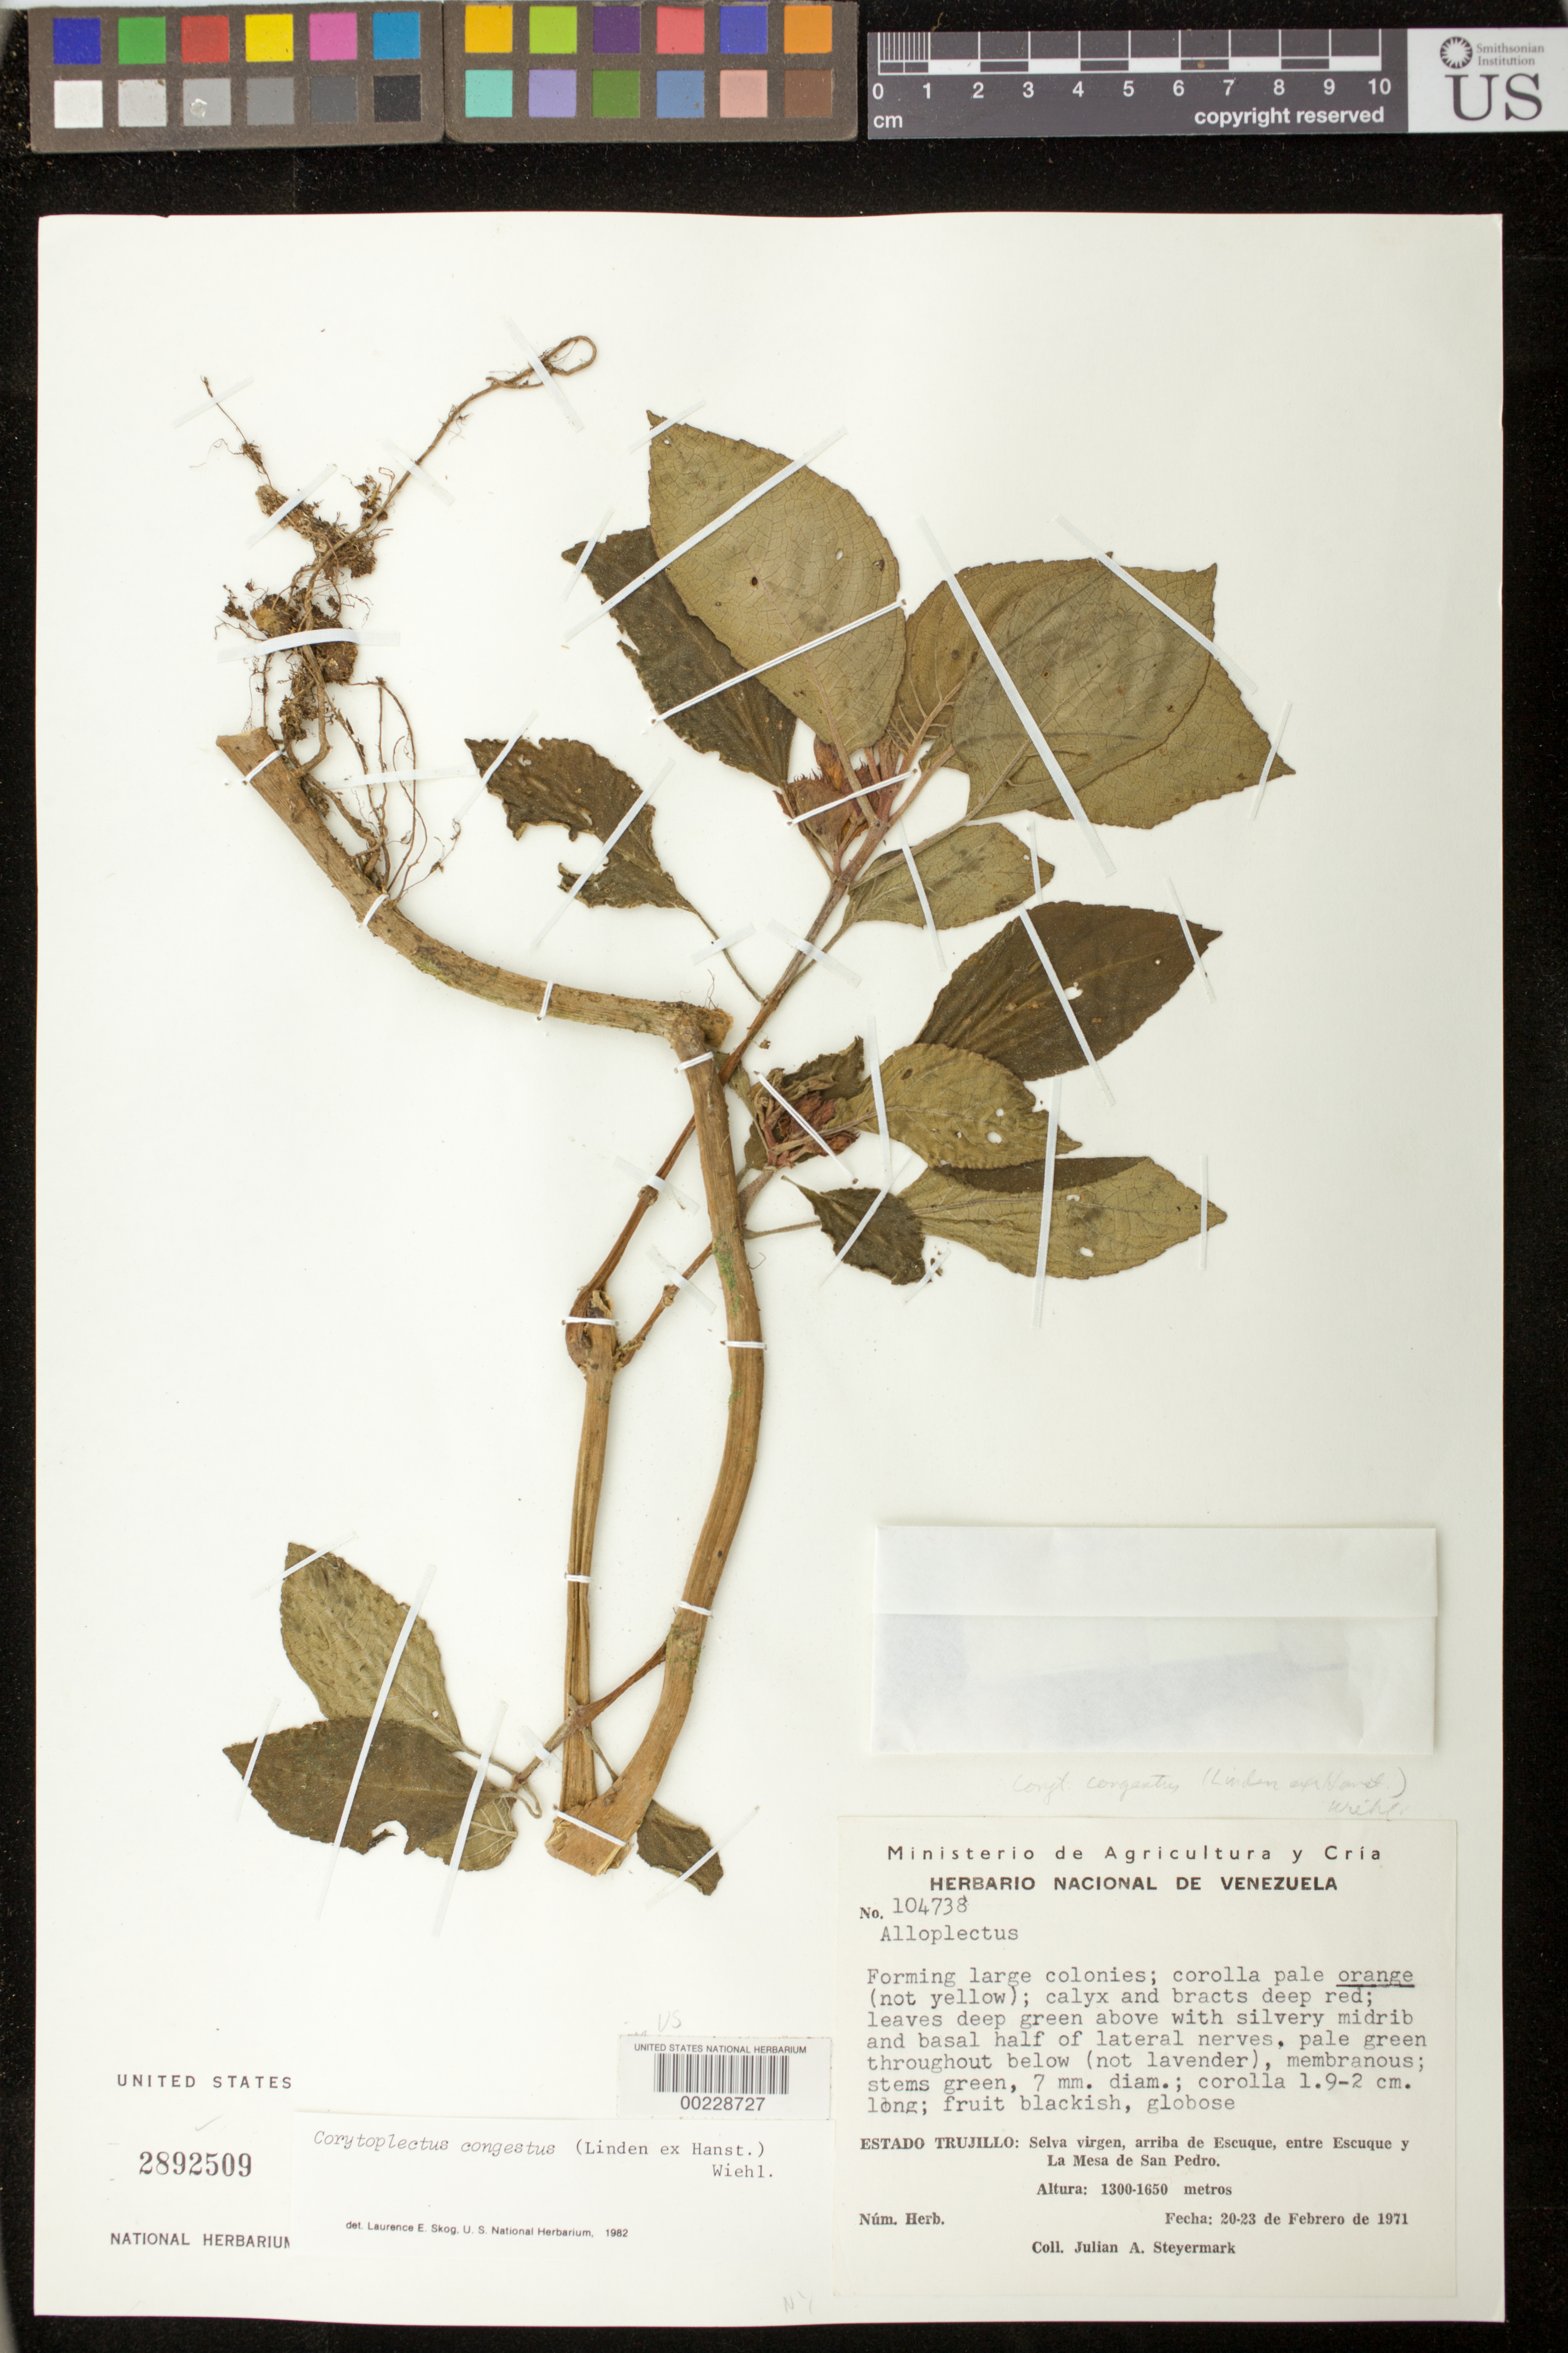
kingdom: Plantae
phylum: Tracheophyta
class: Magnoliopsida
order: Lamiales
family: Gesneriaceae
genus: Corytoplectus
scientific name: Corytoplectus congestus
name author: (Linden ex Hanst.) Wiehler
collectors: J. Steyermark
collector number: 104738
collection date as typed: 20-23 Feb 1971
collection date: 1971-02-20/1971-02-23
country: Venezuela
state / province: Trujillo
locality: Above Escuque, between Escuque and La Mesa de San Pedro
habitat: Virgin forest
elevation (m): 1300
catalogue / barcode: US 2892509